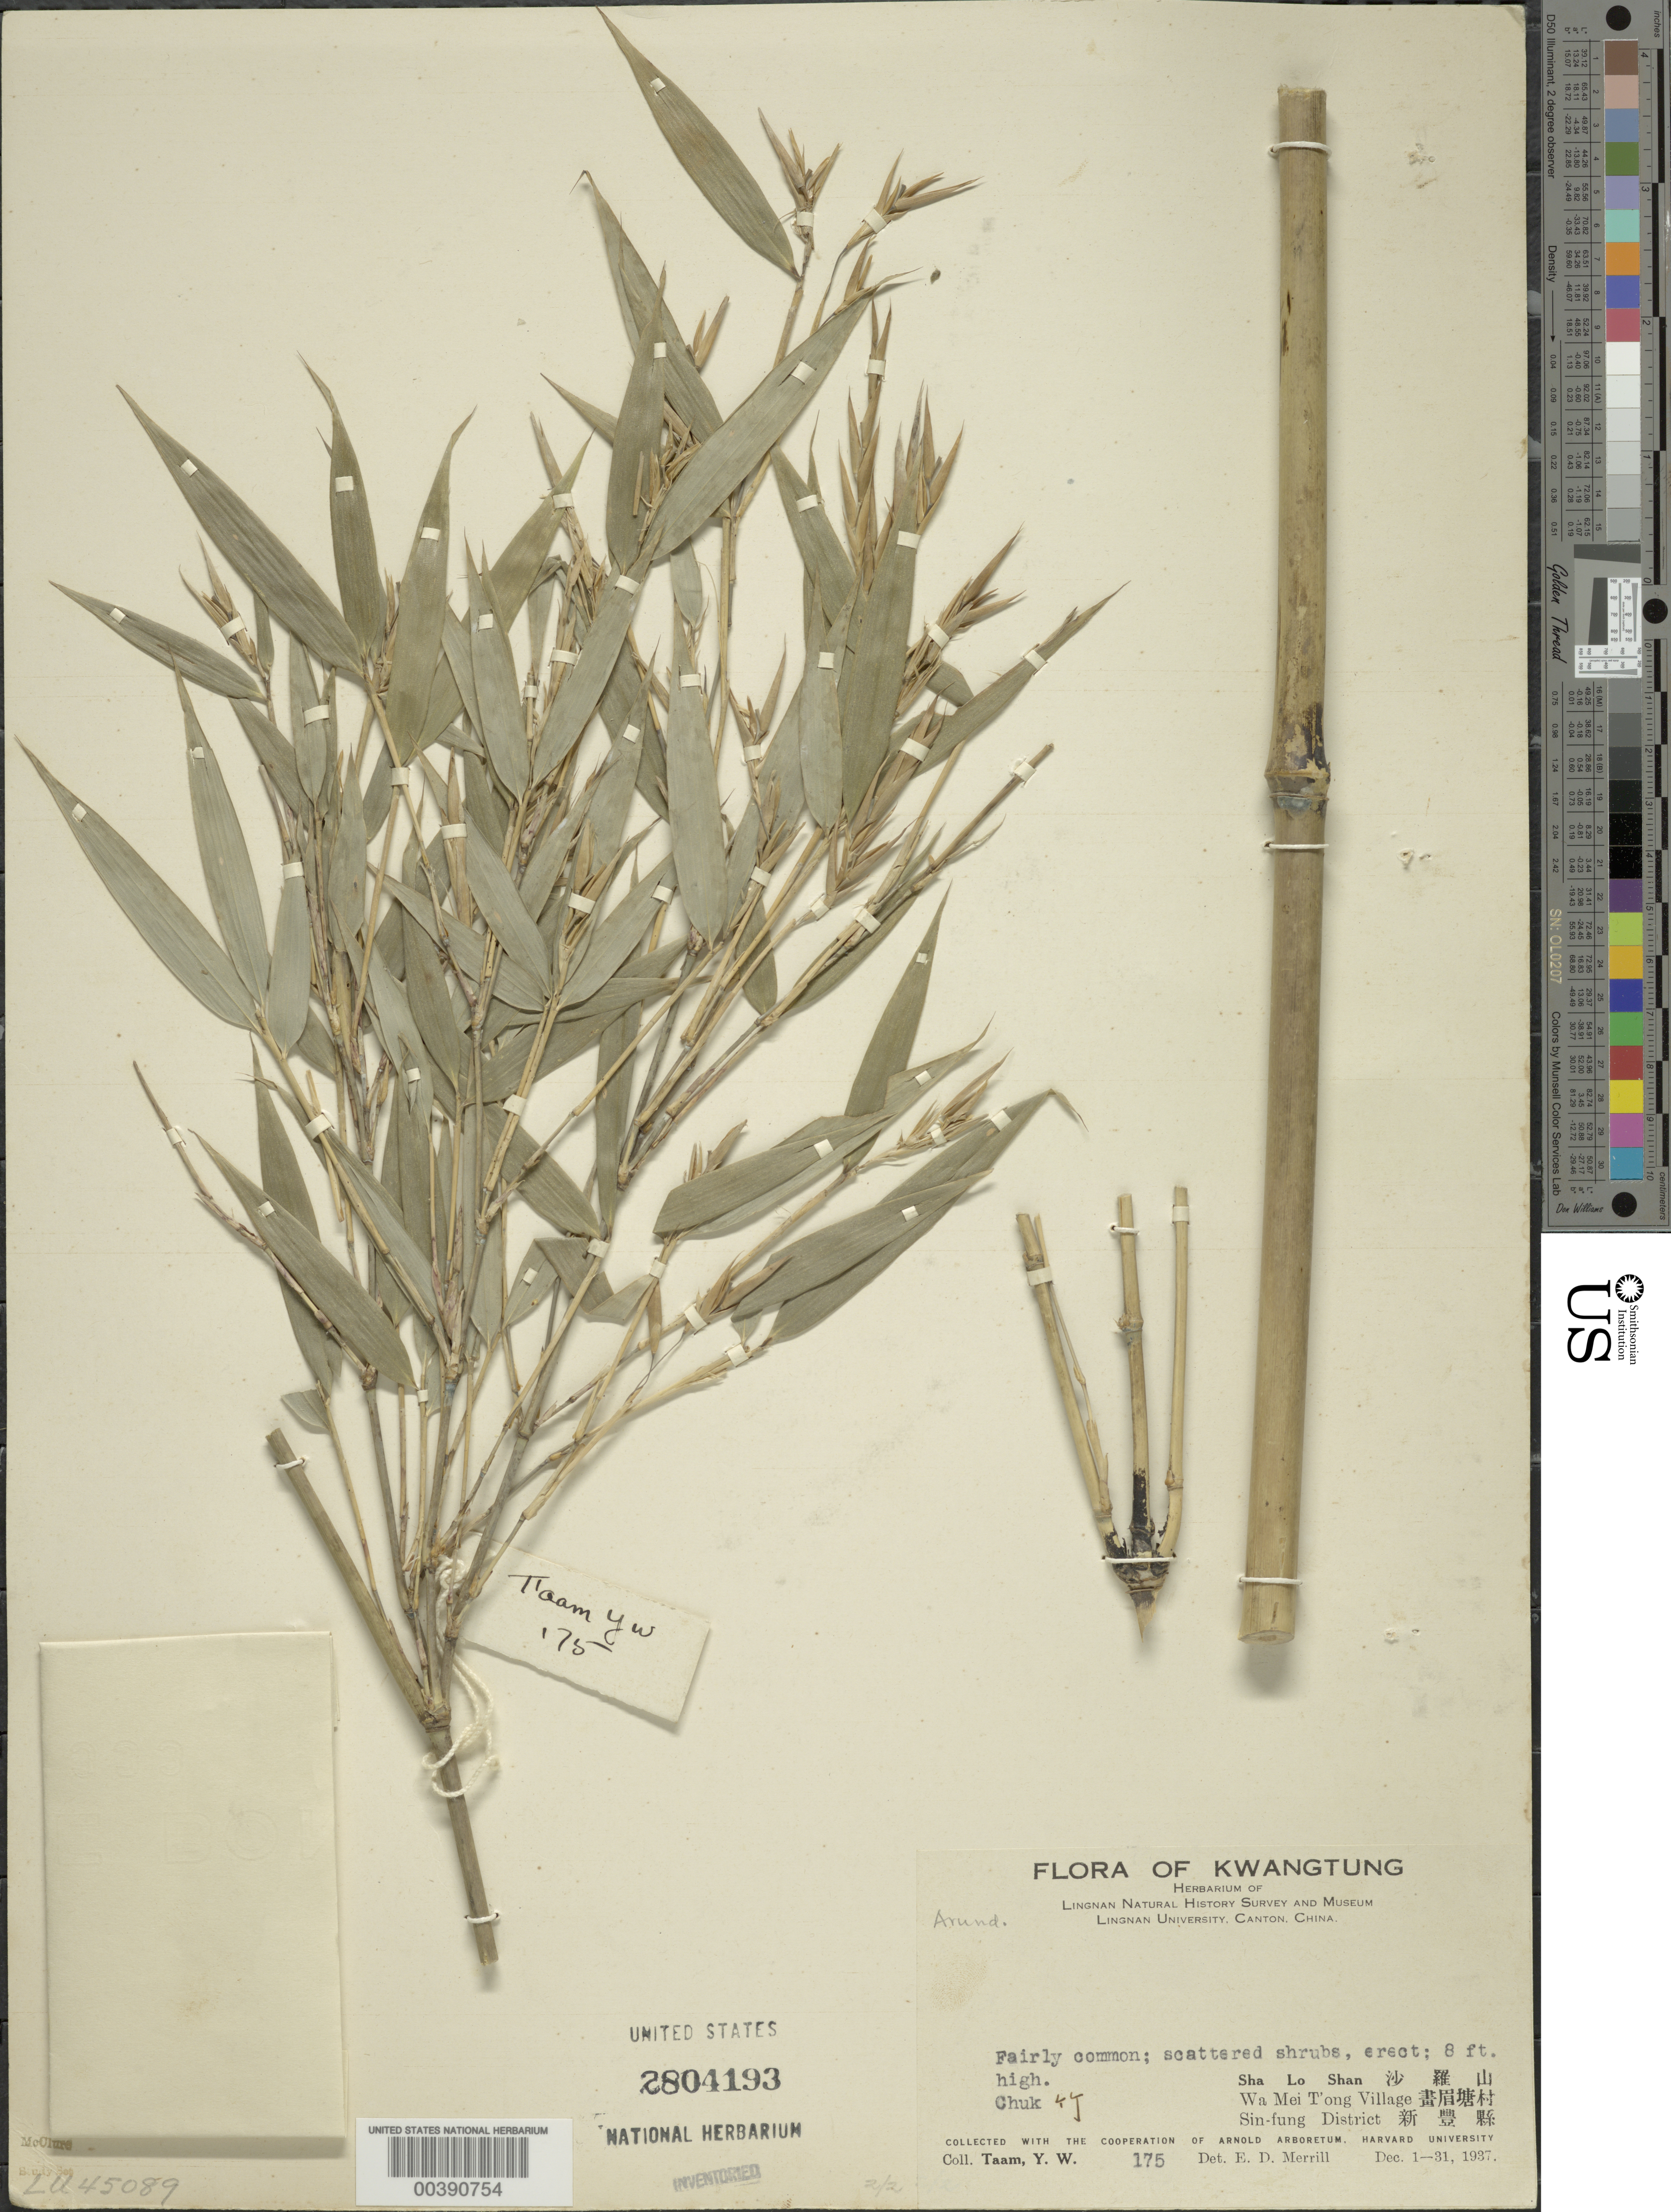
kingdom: Plantae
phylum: Tracheophyta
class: Liliopsida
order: Poales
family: Poaceae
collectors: Y. W. Taam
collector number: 175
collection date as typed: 01 Dec 1937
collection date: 1937-12-01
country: China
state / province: Guangdong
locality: Sin-fung, wa mei t'ong village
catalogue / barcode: US 2804193